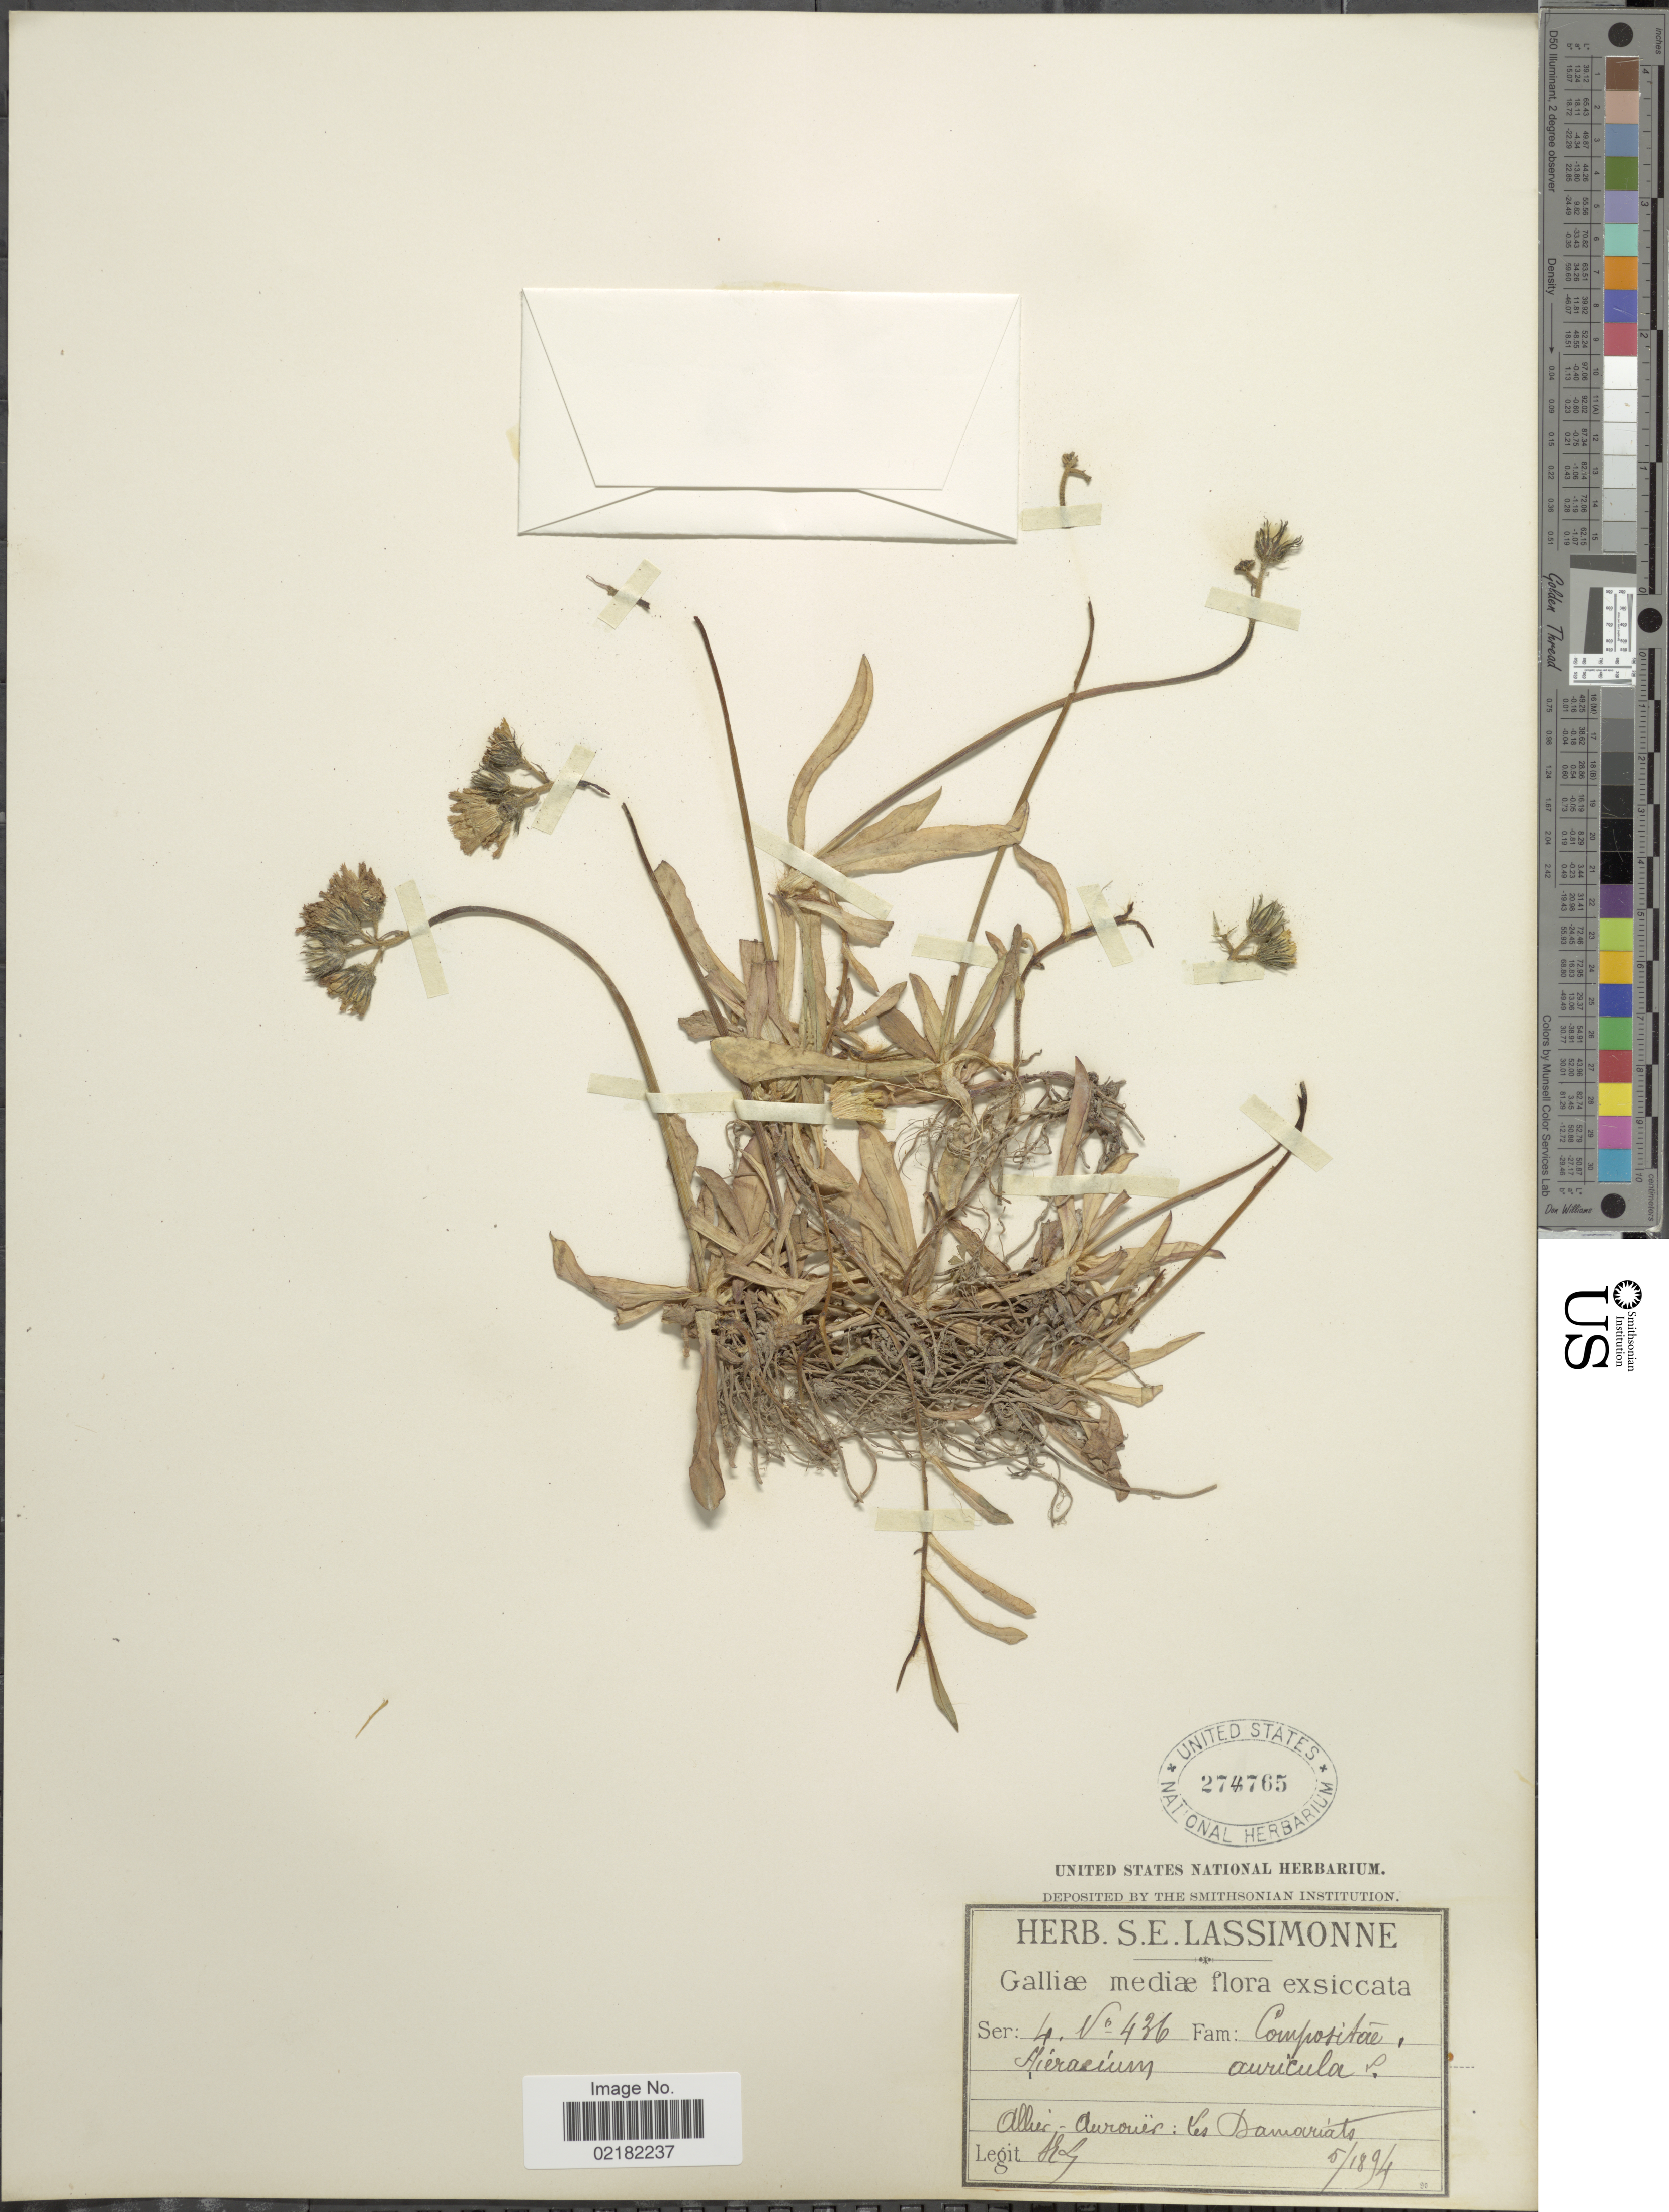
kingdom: Plantae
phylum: Tracheophyta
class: Magnoliopsida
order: Asterales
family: Asteraceae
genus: Pilosella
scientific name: Pilosella floribunda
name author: (Wimm. & Grab.) Fr. a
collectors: S. Lassimonne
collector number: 436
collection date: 1894-05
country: France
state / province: Auvergne-Rhône-Alpes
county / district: Allier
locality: Allier - Aurouër: Les Damariats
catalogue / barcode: US 274765